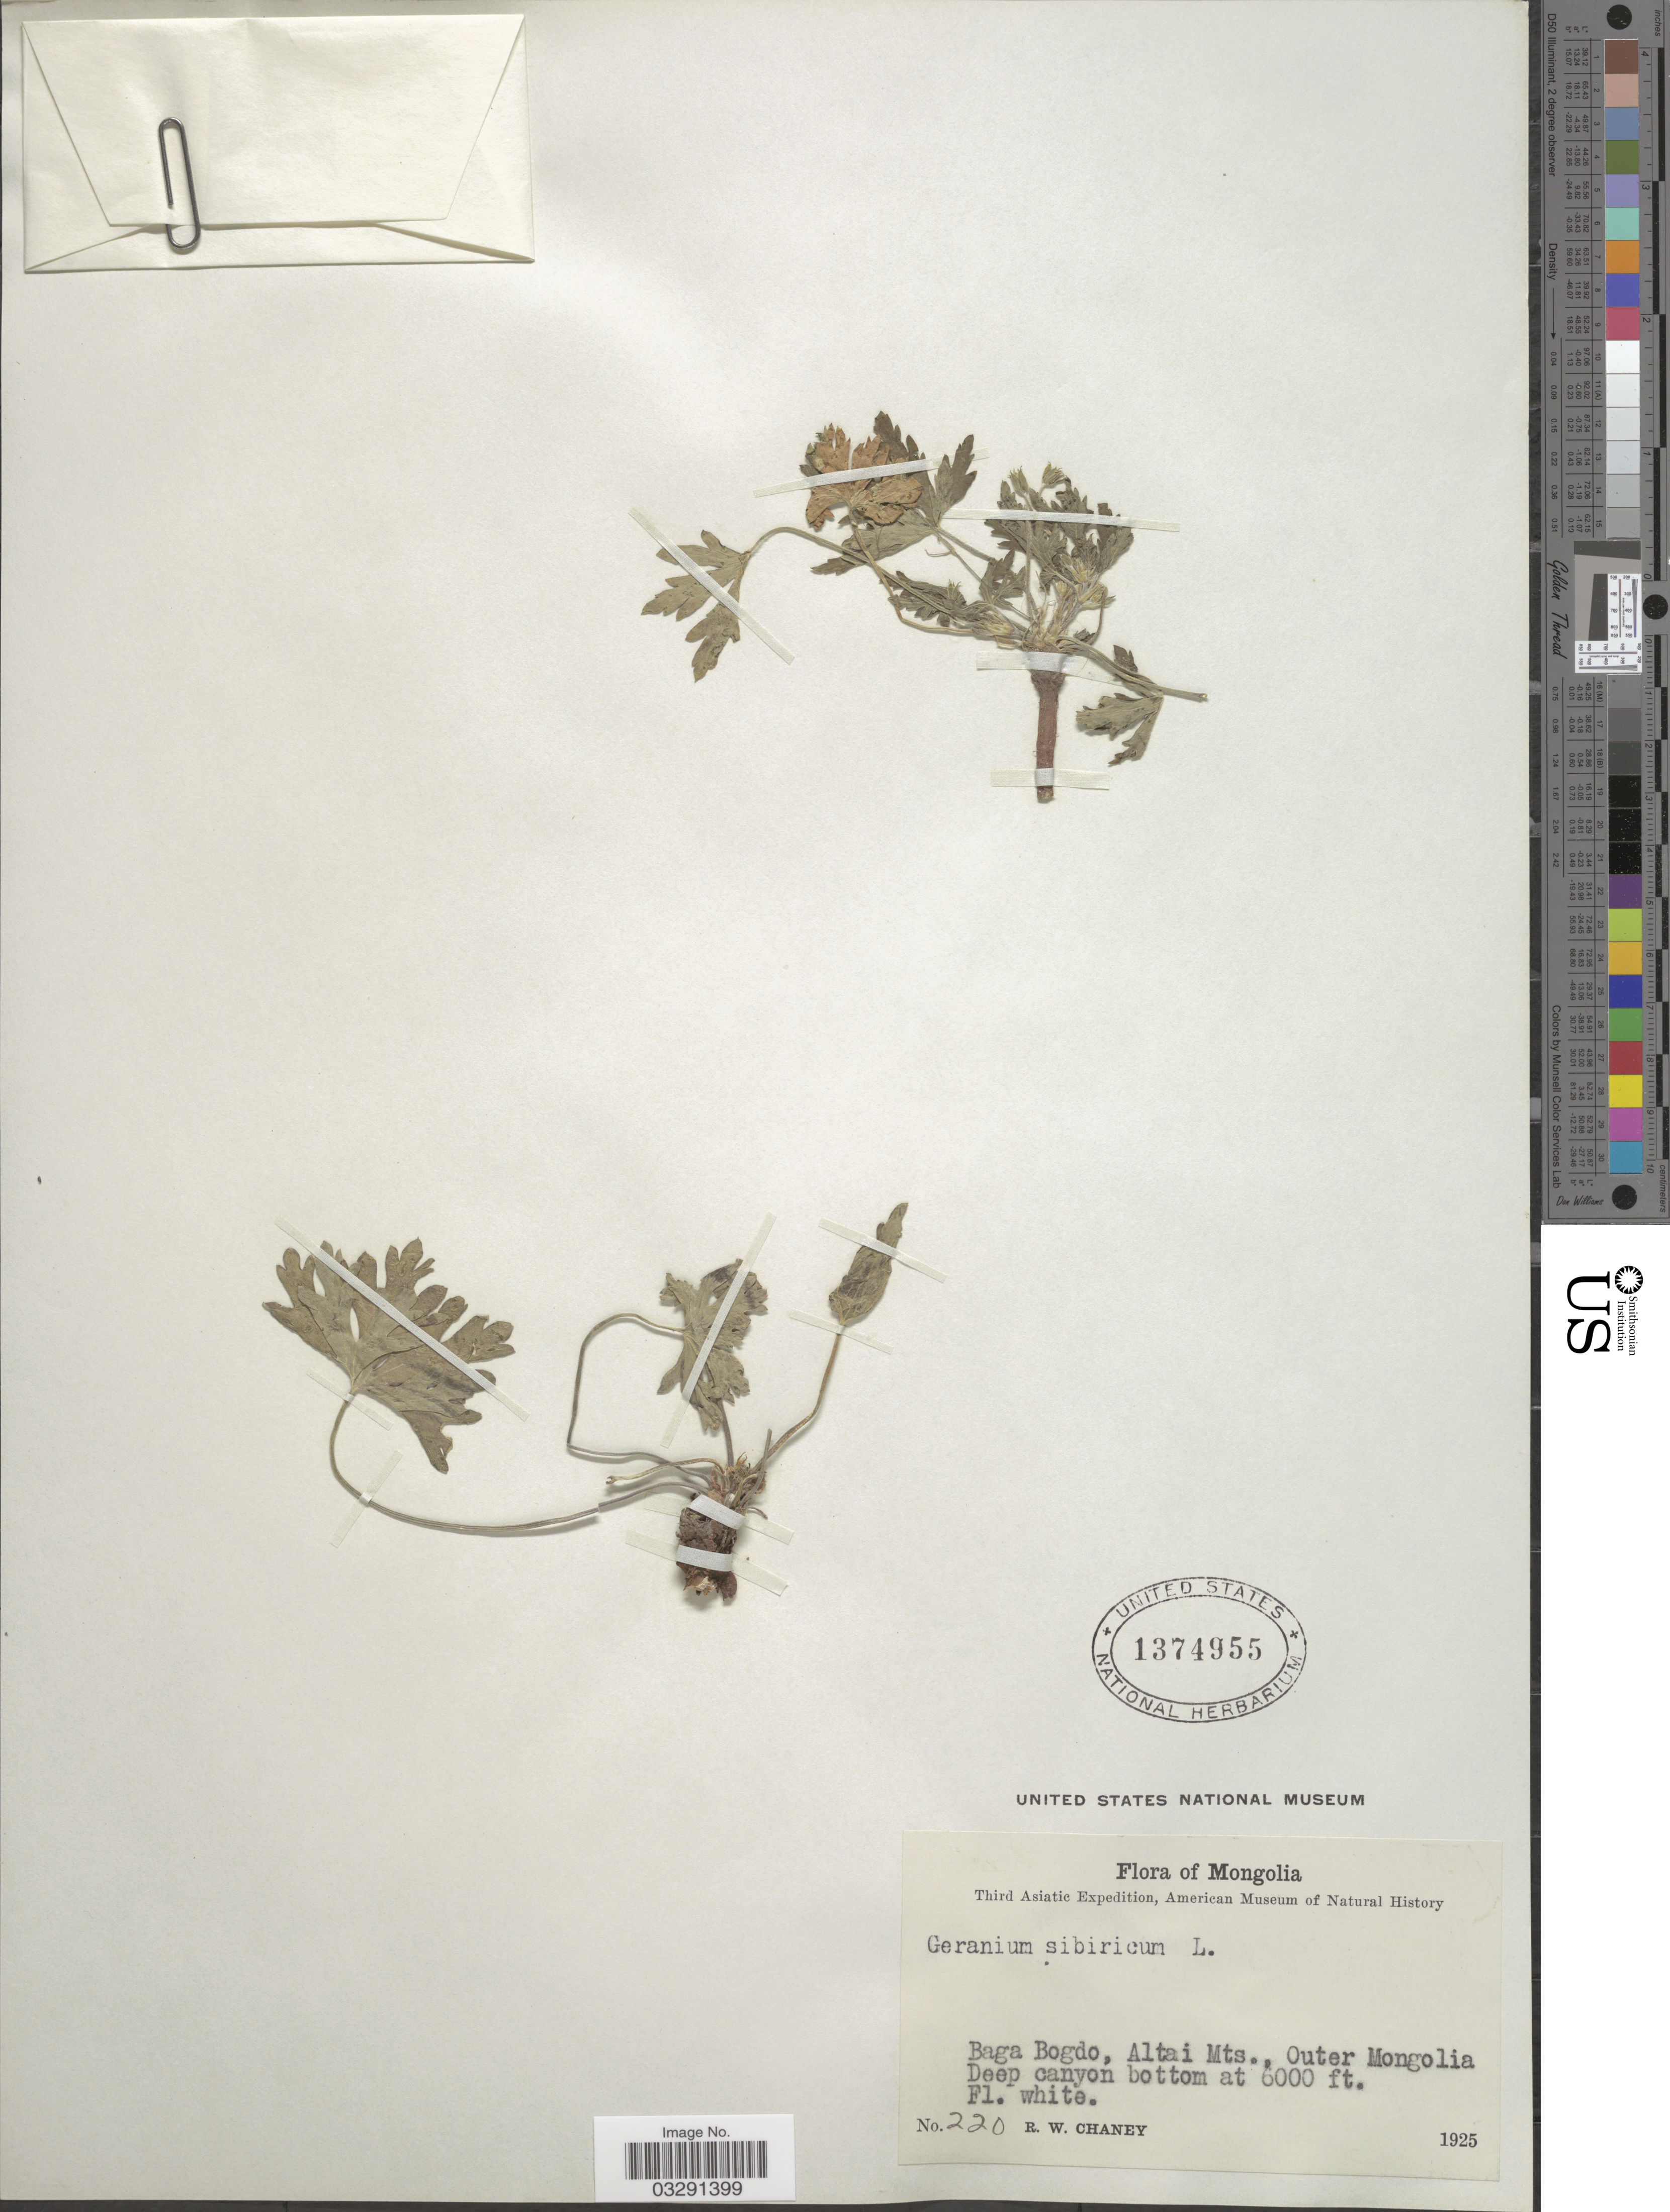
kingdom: Plantae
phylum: Tracheophyta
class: Magnoliopsida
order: Geraniales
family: Geraniaceae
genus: Geranium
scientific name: Geranium sibiricum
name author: L.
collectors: R. Chaney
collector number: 220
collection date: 1925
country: Mongolia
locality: Baga Bogdo, Altai Mts., Outer Mongolia. Deep canyon bottom.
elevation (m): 1829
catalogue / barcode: US 1374955